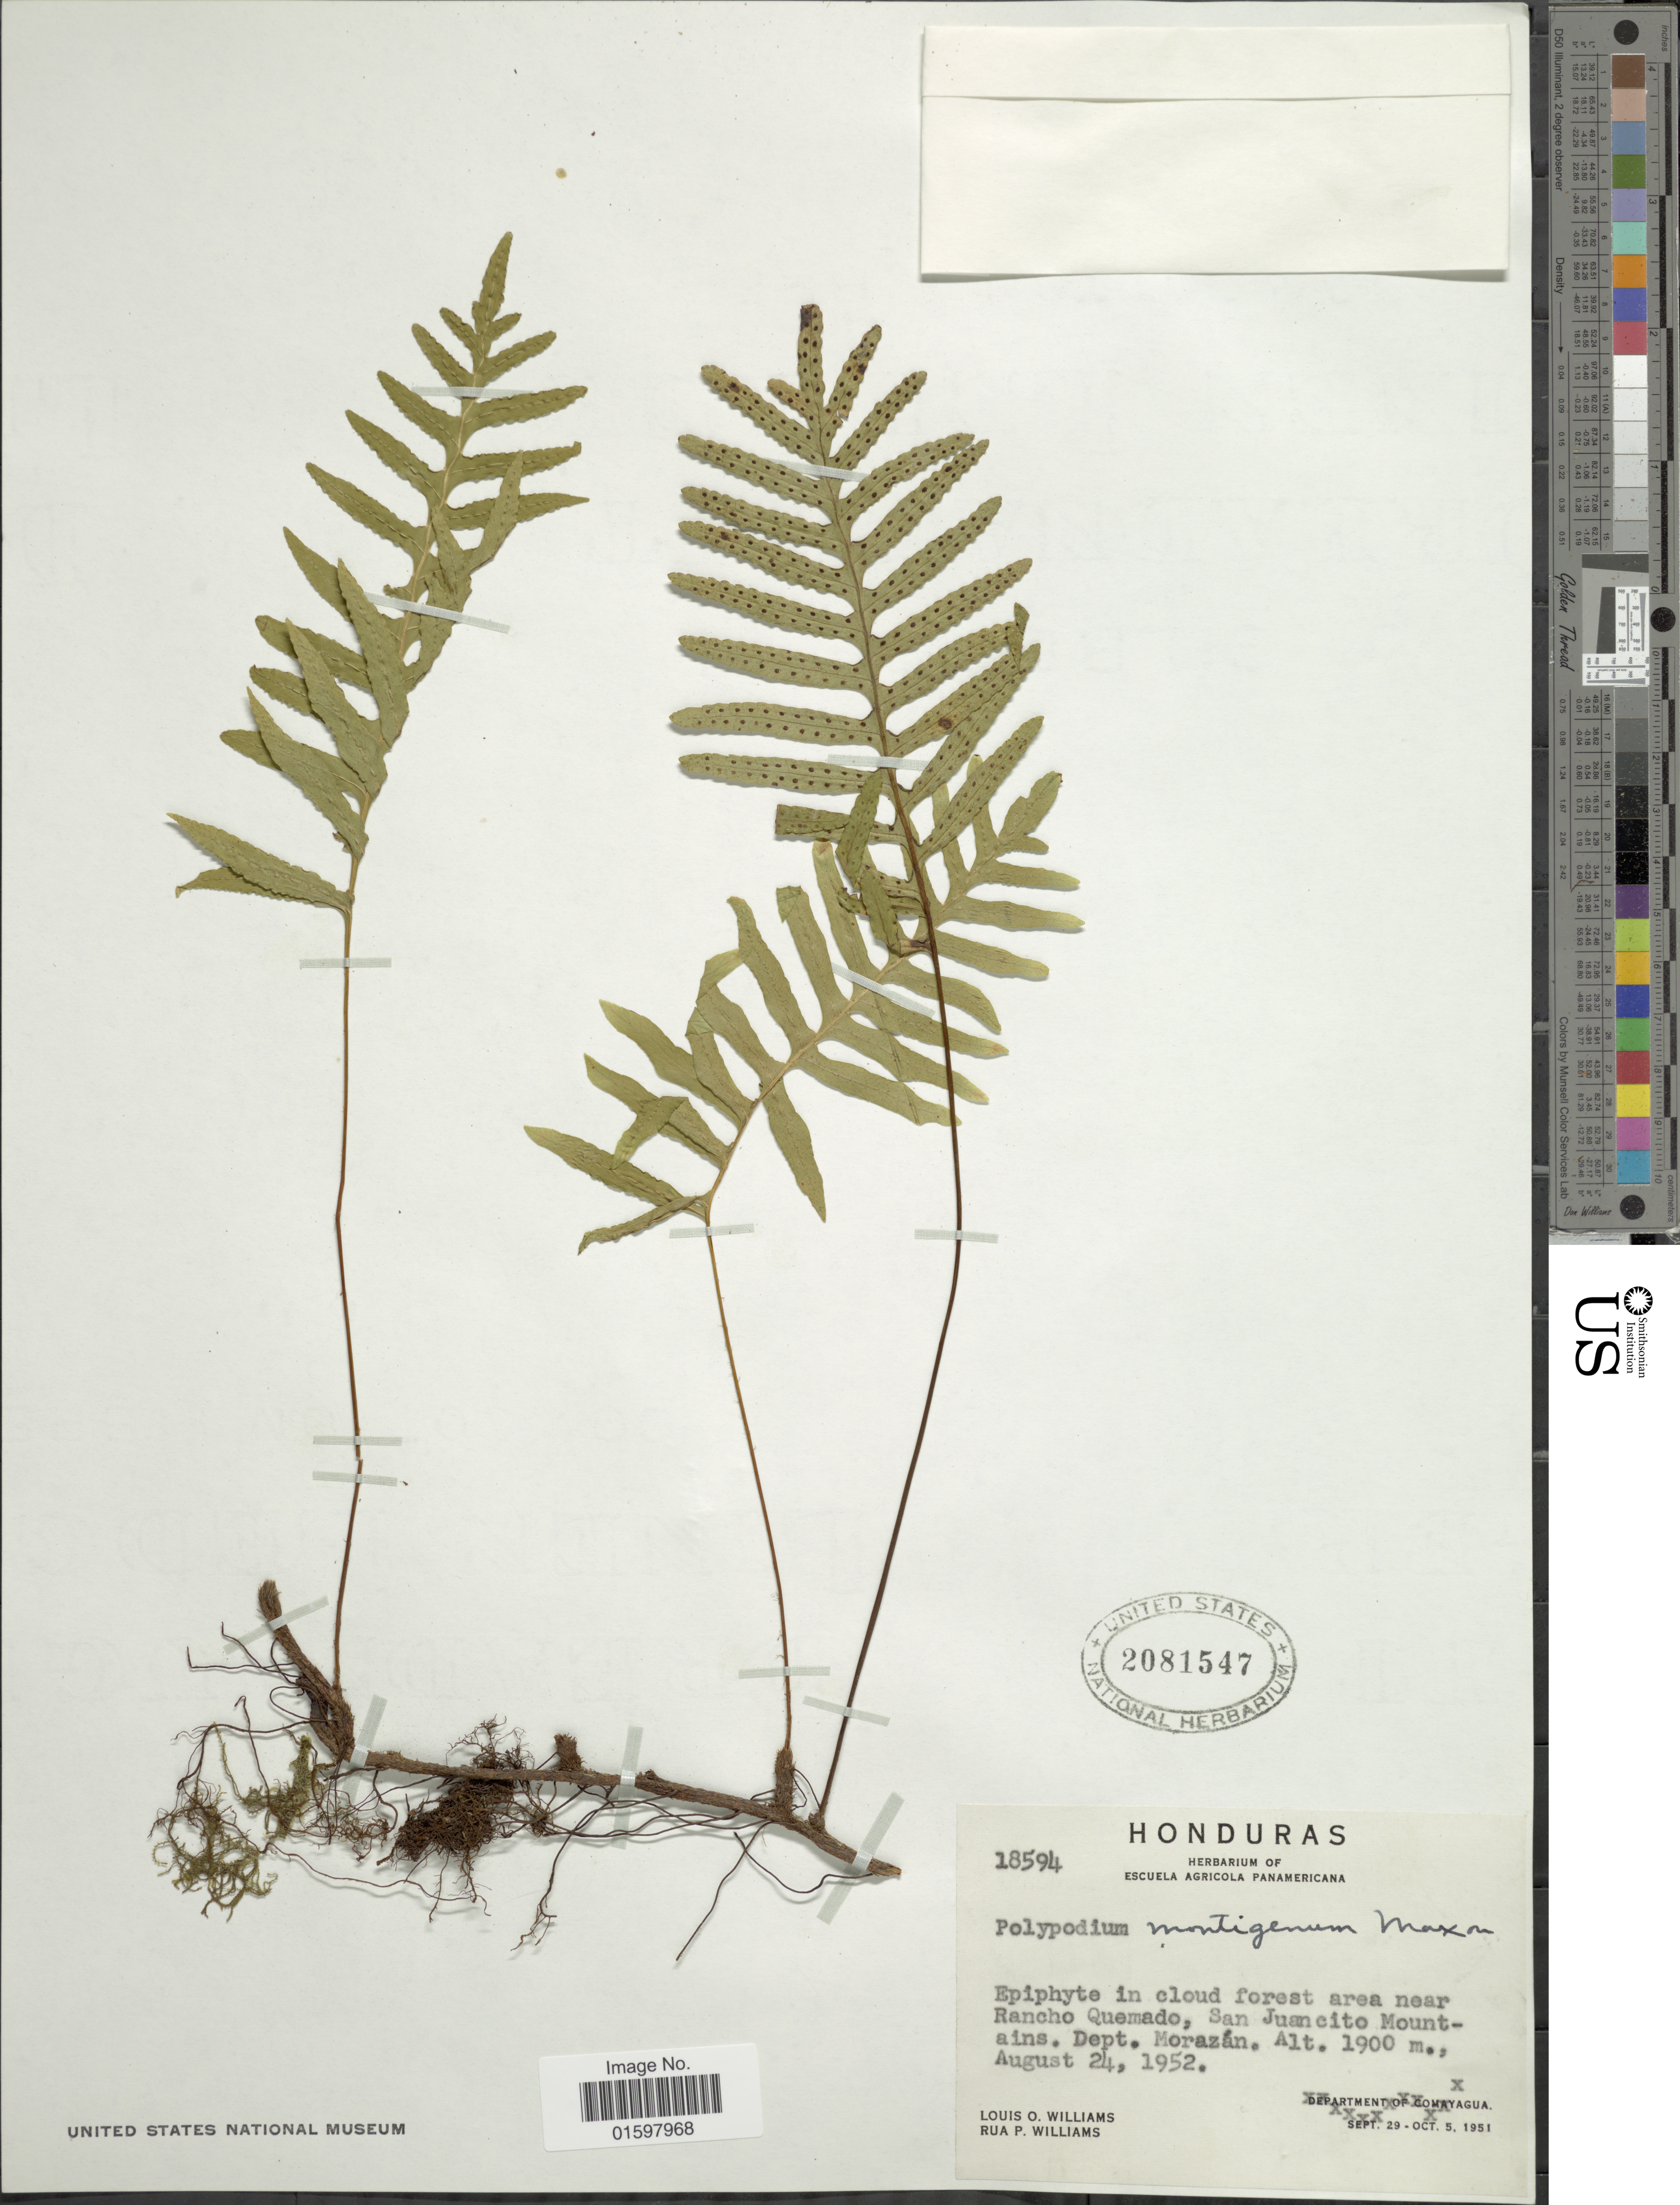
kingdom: Plantae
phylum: Tracheophyta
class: Polypodiopsida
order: Polypodiales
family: Polypodiaceae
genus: Pleopeltis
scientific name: Pleopeltis montigena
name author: (Maxon) A.R. Sm. & Tejero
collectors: L. O. Williams & R. P. Williams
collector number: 18594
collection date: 1952-08-24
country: Honduras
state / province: Fco. Morazán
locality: Epiphyte in cloud forest area near Rancho Quemado, San Juancito Mountains. Dept. Morazán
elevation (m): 1900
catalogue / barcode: US 2081547